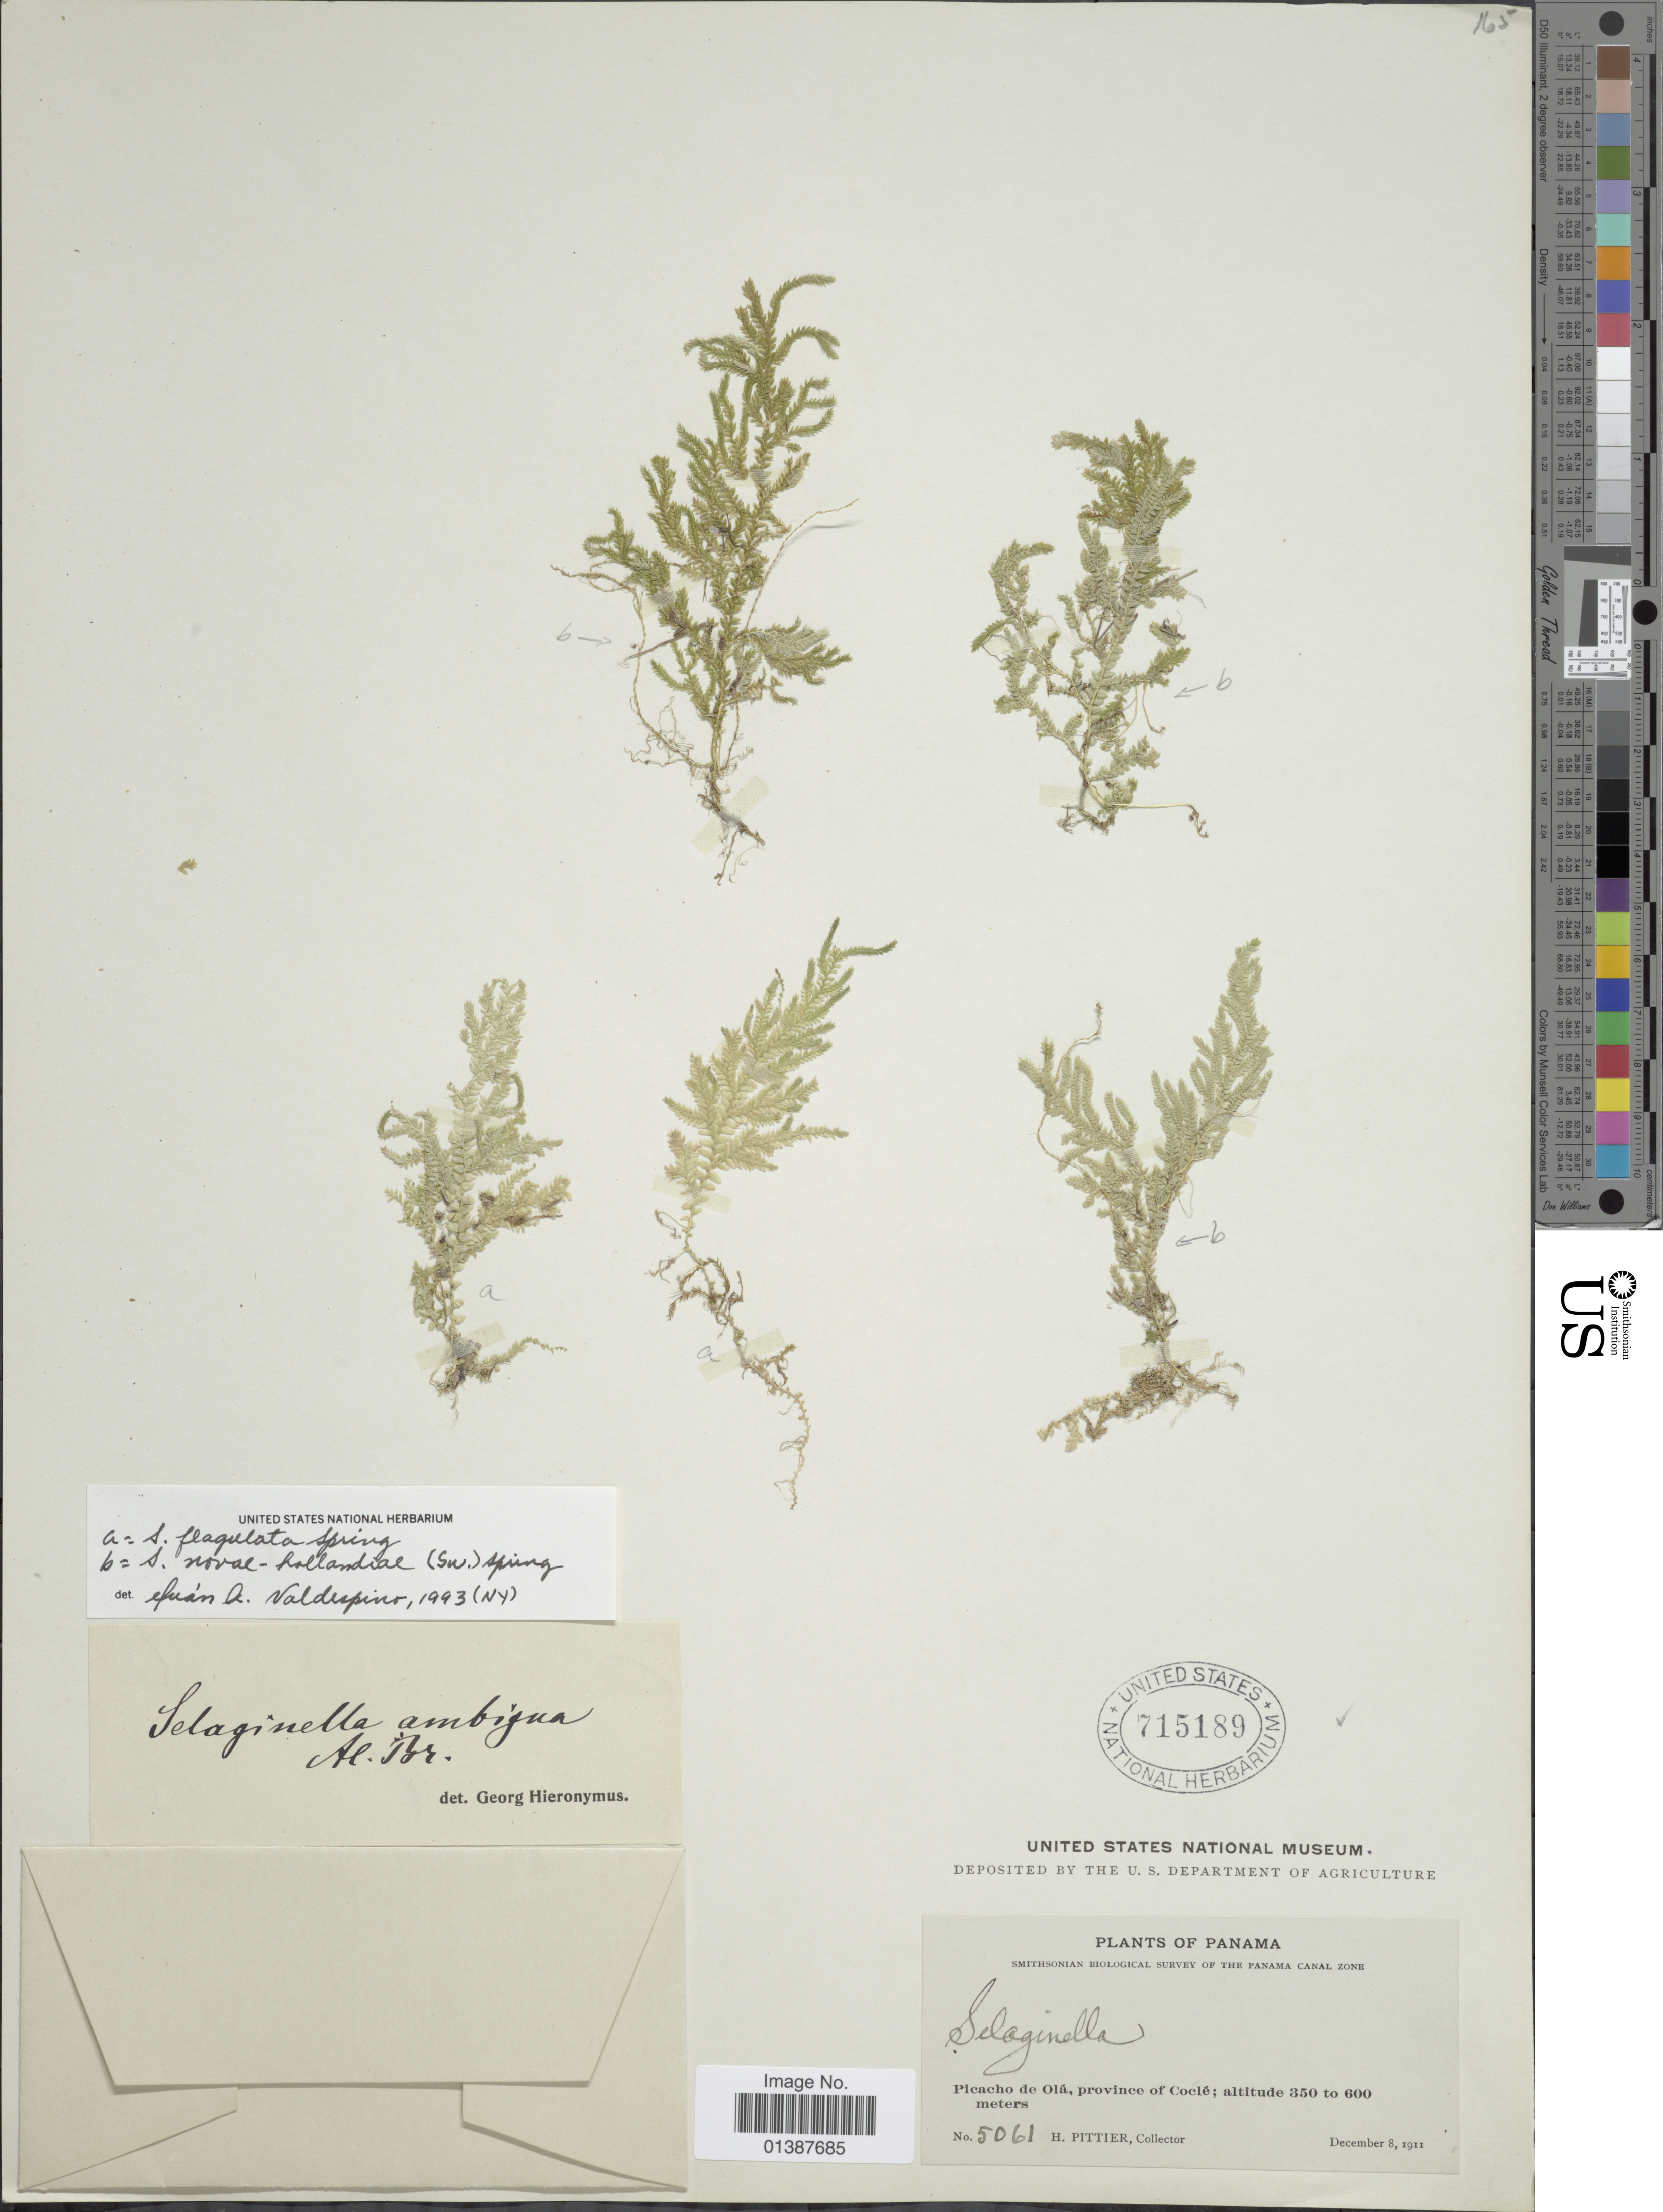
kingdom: Plantae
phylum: Tracheophyta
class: Lycopodiopsida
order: Selaginellales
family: Selaginellaceae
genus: Selaginella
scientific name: Selaginella flagellata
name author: Spring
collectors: H. F. Pittier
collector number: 5061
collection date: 1911-12-08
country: Panama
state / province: Coclé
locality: Picacho de Olá, province of Coclé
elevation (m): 350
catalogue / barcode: US 715189